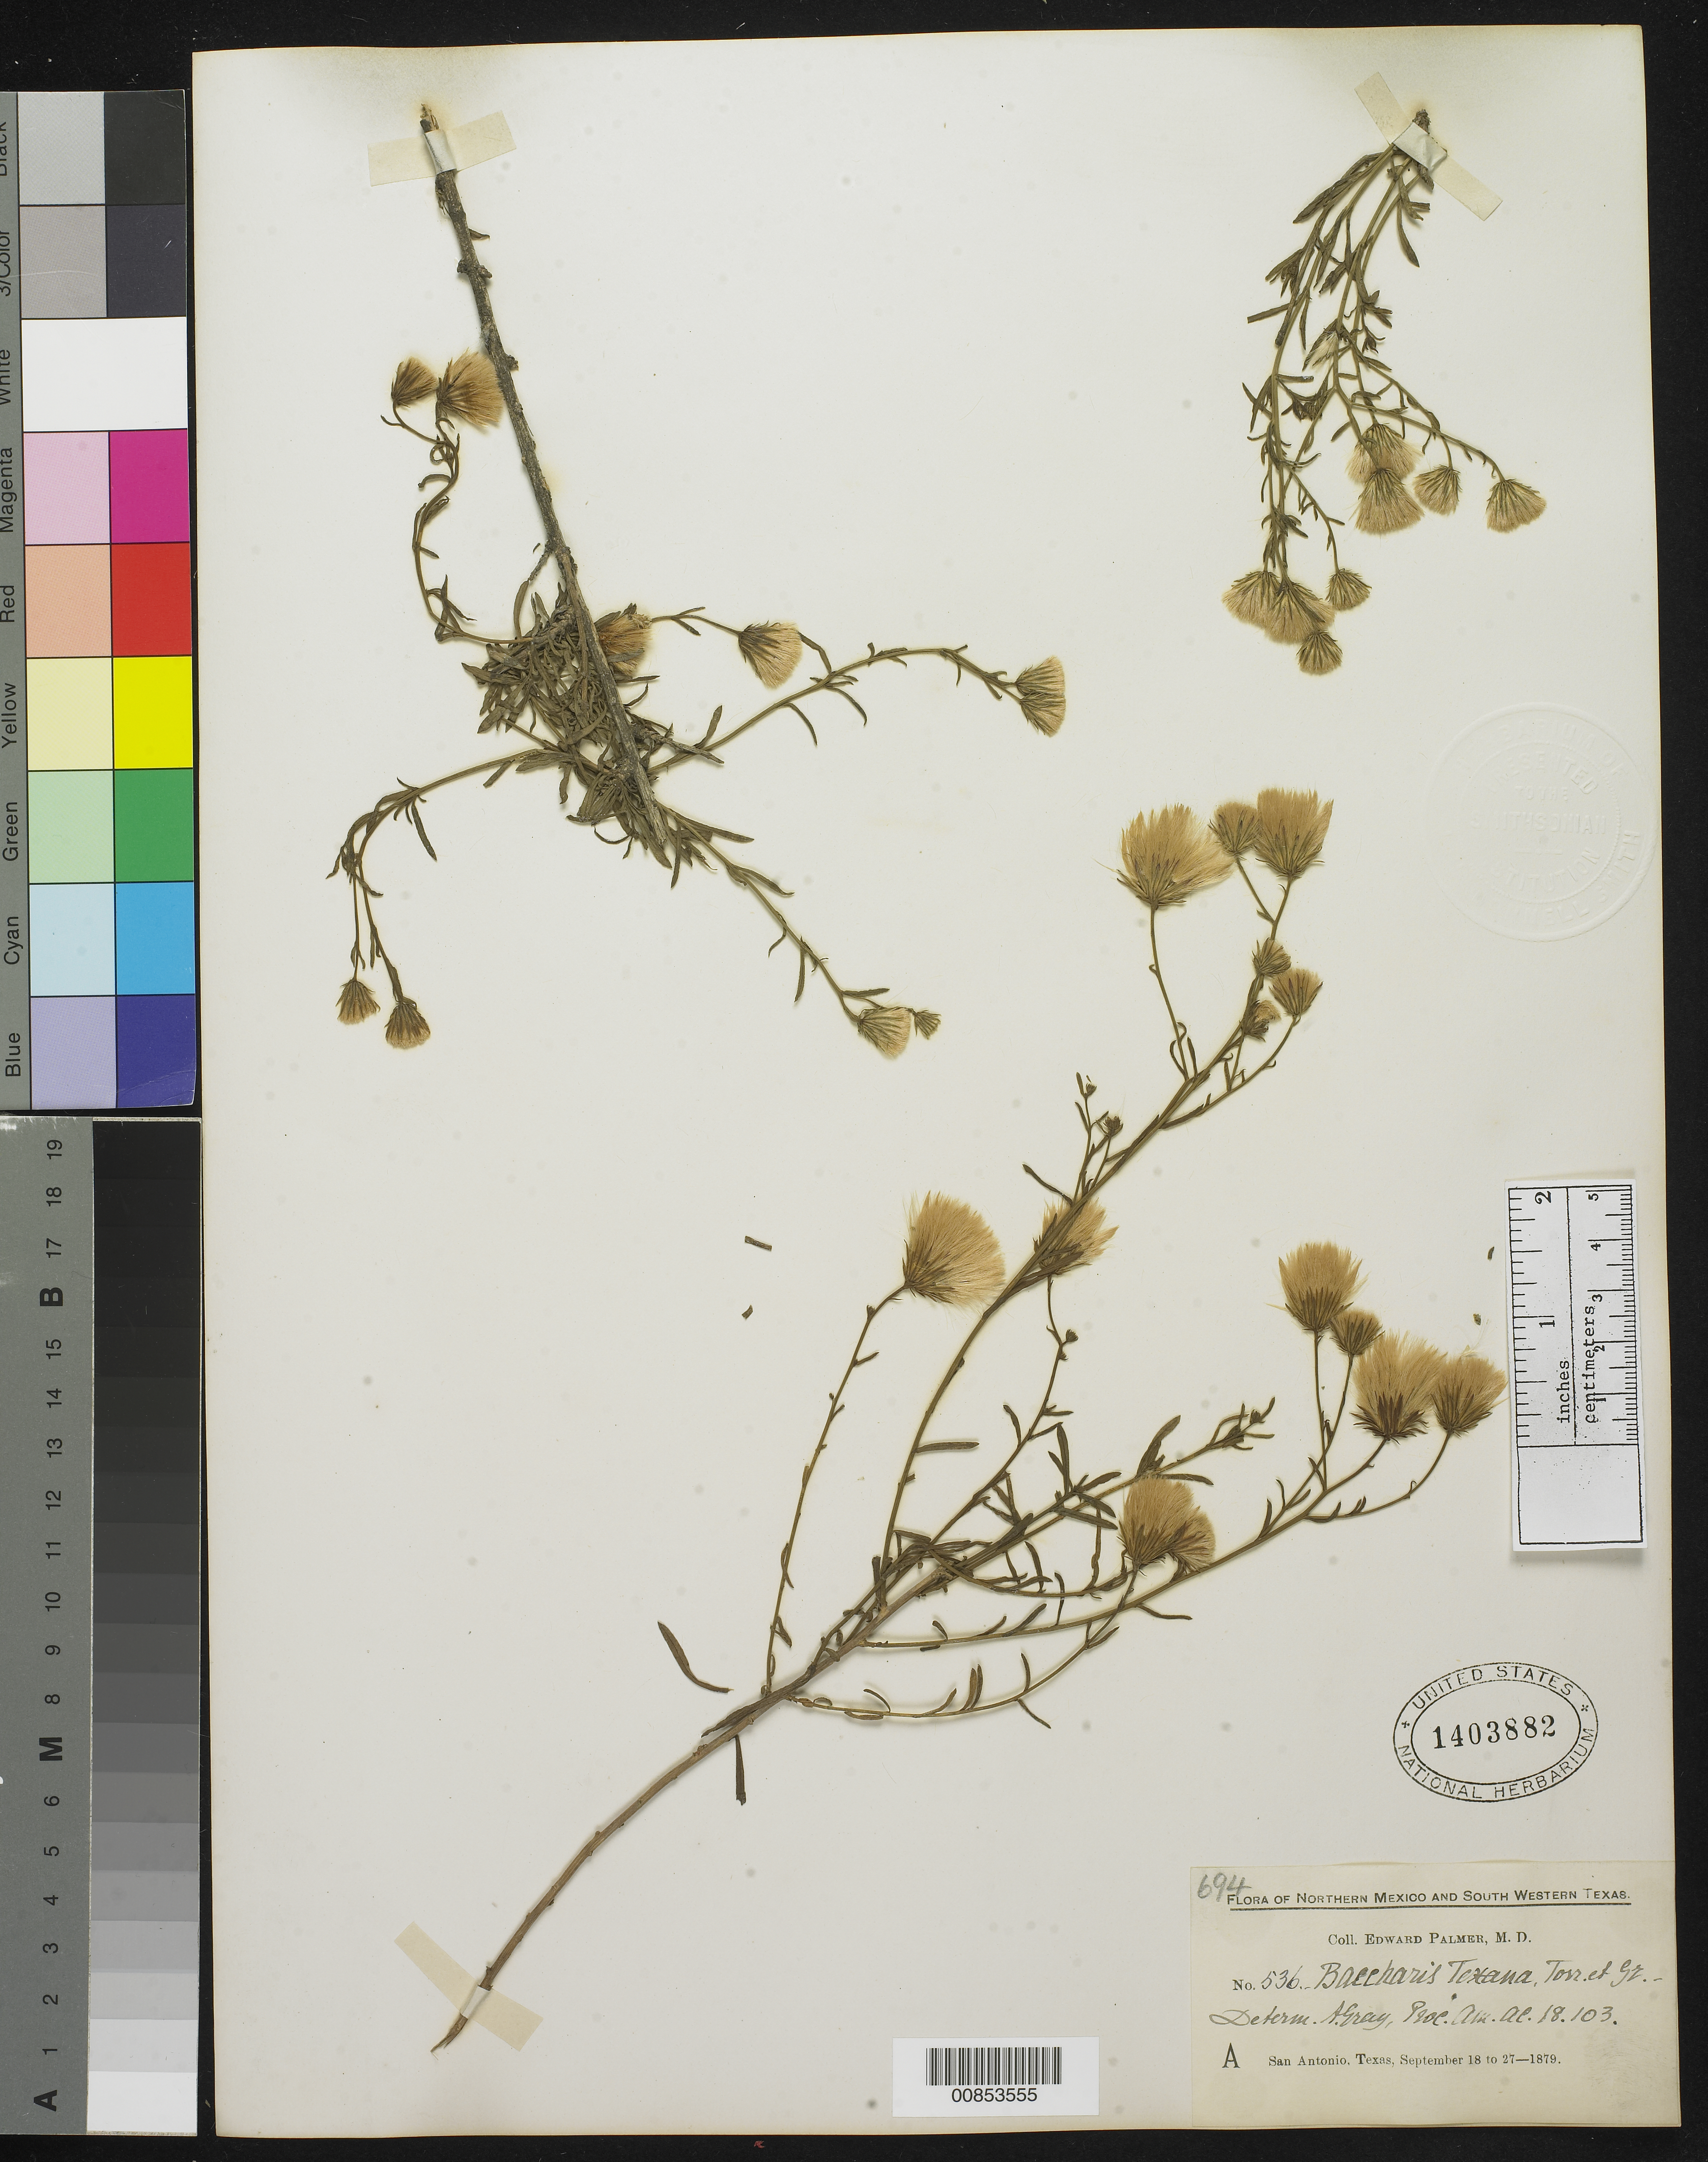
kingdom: Plantae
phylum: Tracheophyta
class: Magnoliopsida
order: Asterales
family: Asteraceae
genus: Baccharis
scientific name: Baccharis texana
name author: (Torr.) A. Gray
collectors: E. Palmer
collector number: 536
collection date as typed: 18 Sep 1879 to 27 Sep 1879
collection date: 1879-09-18/1879-09-27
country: United States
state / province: Texas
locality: A San Antonio, Texas.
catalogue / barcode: US 1403882